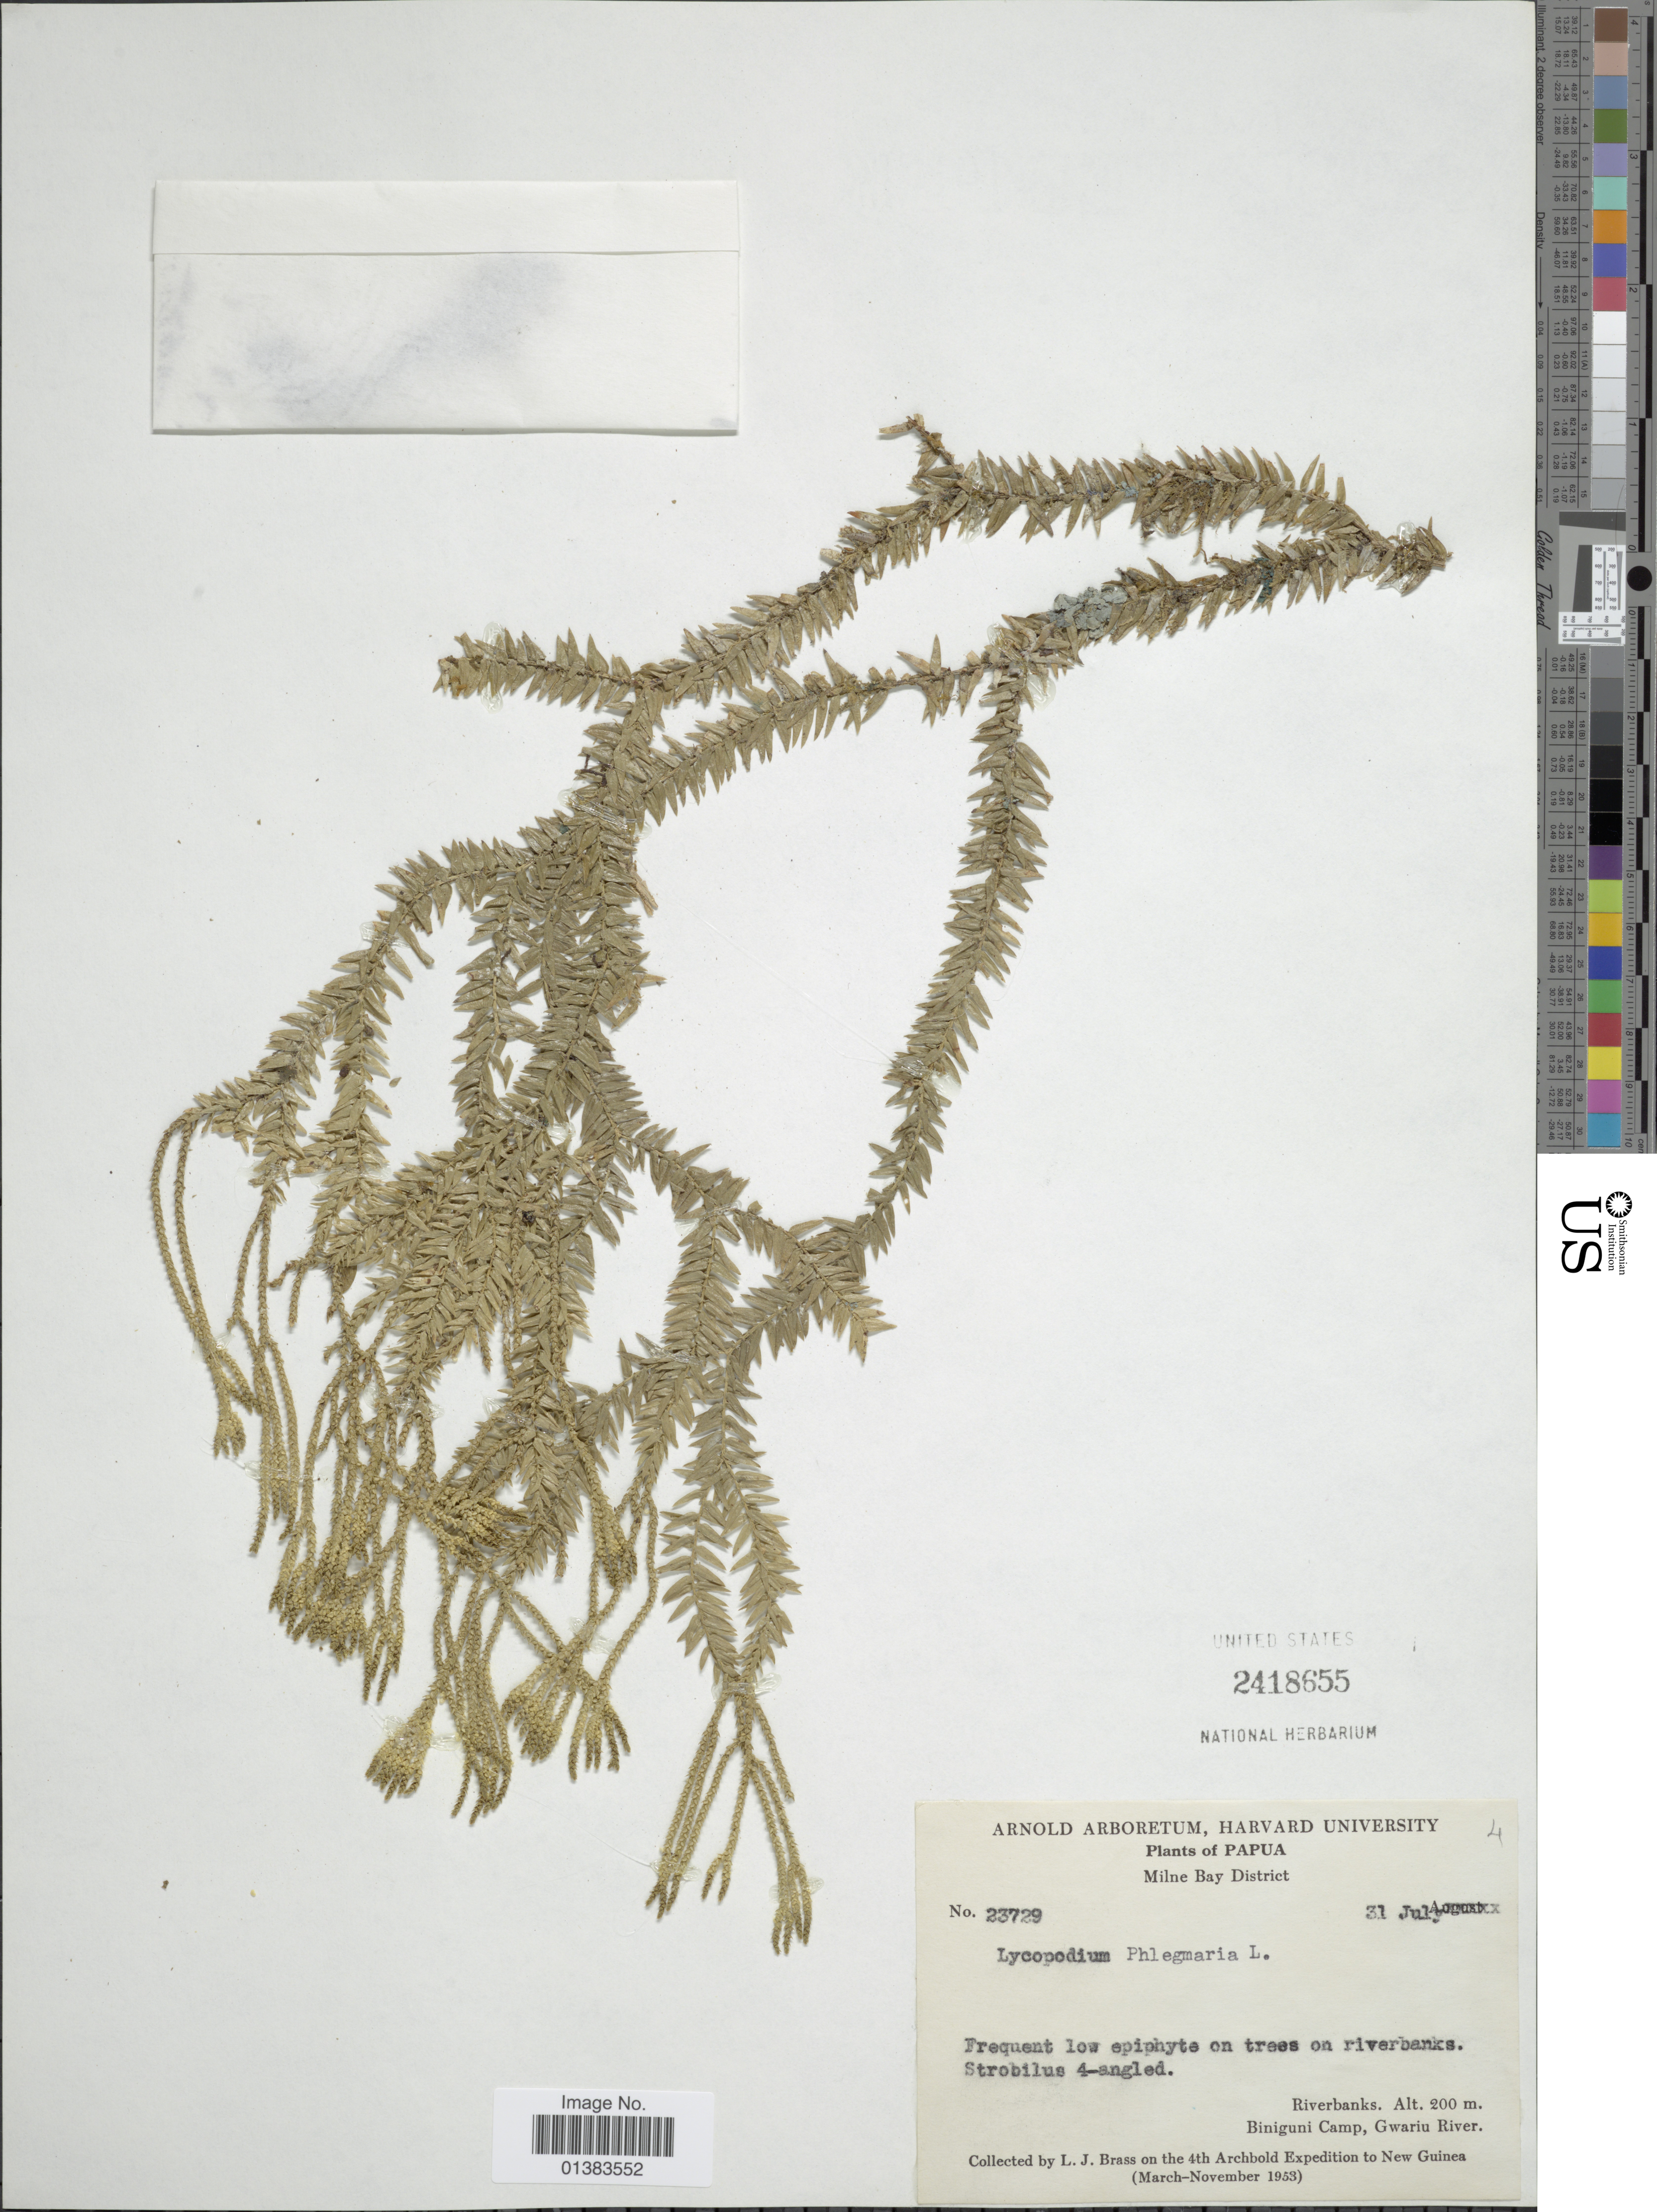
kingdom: Plantae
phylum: Tracheophyta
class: Lycopodiopsida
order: Lycopodiales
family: Lycopodiaceae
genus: Phlegmariurus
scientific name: Phlegmariurus horizontalis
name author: (Nessel) A. R. Field & Bostock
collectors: L. J. Brass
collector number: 23729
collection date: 1953-07-31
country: Papua New Guinea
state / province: Milne Bay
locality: Riverbanks, Biniguni Camp, Gwariu River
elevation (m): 200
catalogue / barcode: US 2418655